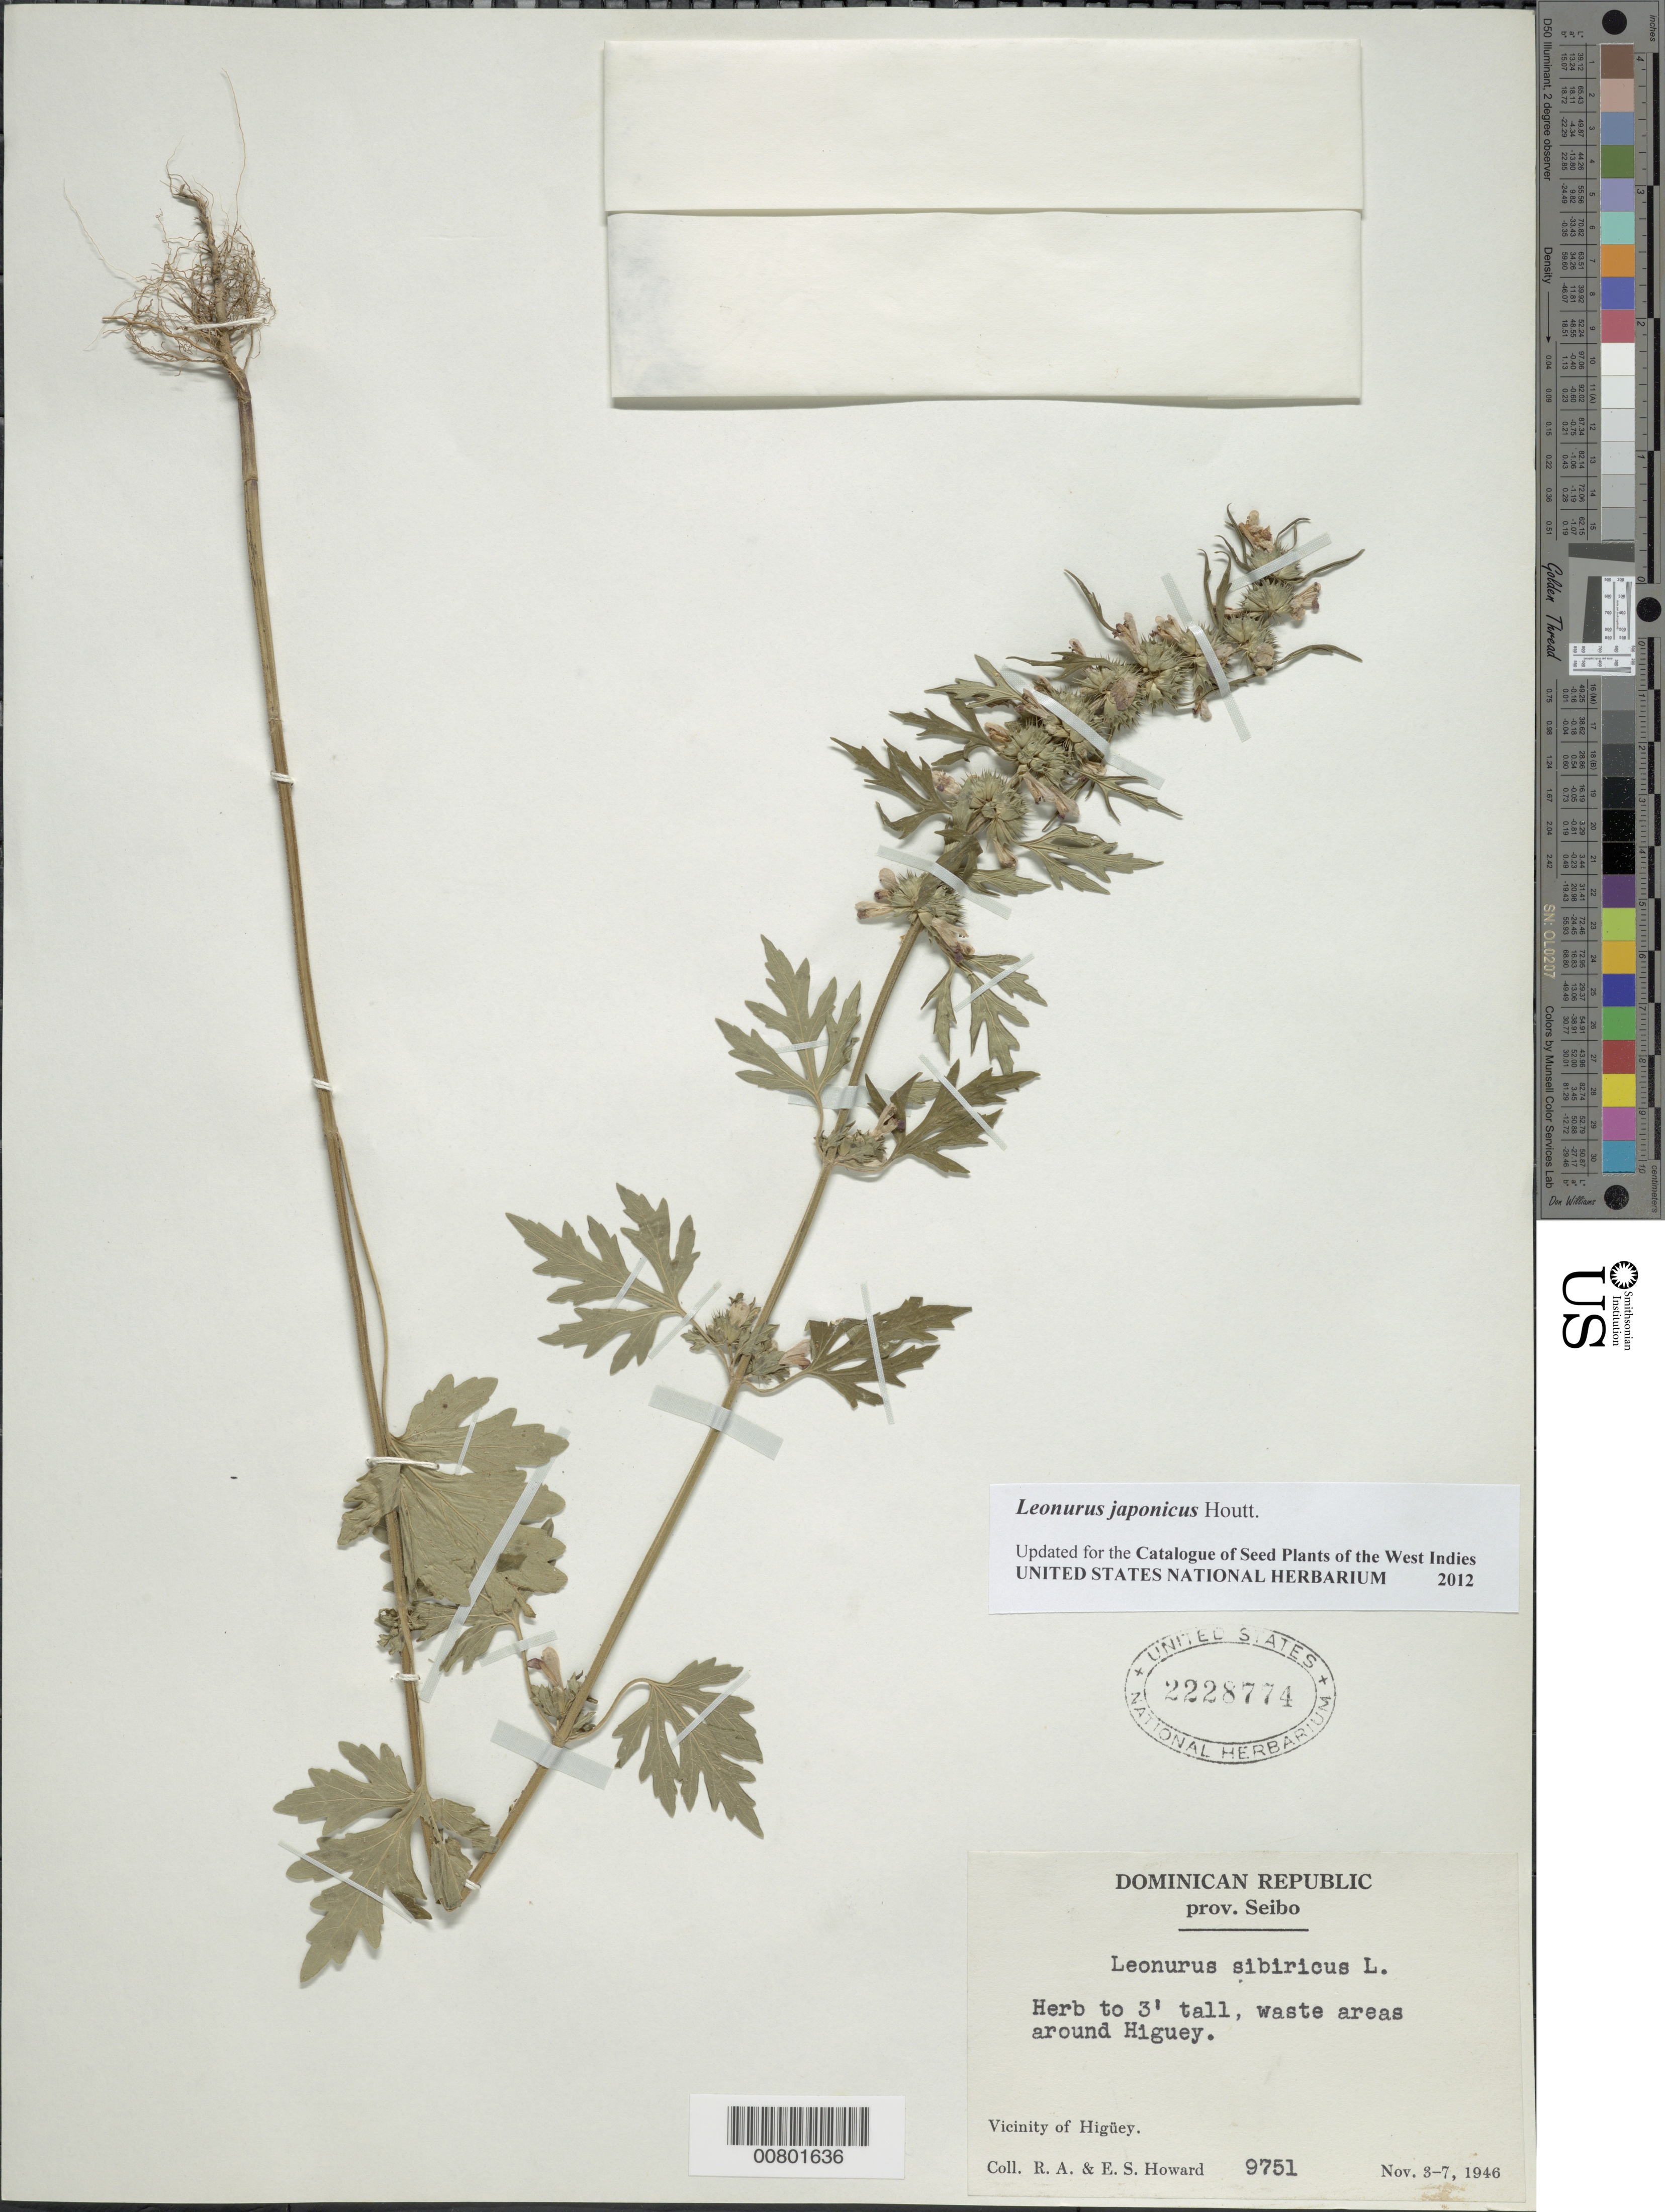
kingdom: Plantae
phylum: Tracheophyta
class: Magnoliopsida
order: Lamiales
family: Lamiaceae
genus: Leonurus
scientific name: Leonurus japonicus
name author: Houtt.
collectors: R. A. Howard & E. S. Howard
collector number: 9751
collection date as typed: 03 Nov 1946 to 07 Nov 1946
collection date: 1946-11-03/1946-11-07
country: Dominican Republic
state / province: El Seibo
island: Hispaniola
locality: Vicinity of Higüey.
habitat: Waste area around city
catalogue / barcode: US 2228774